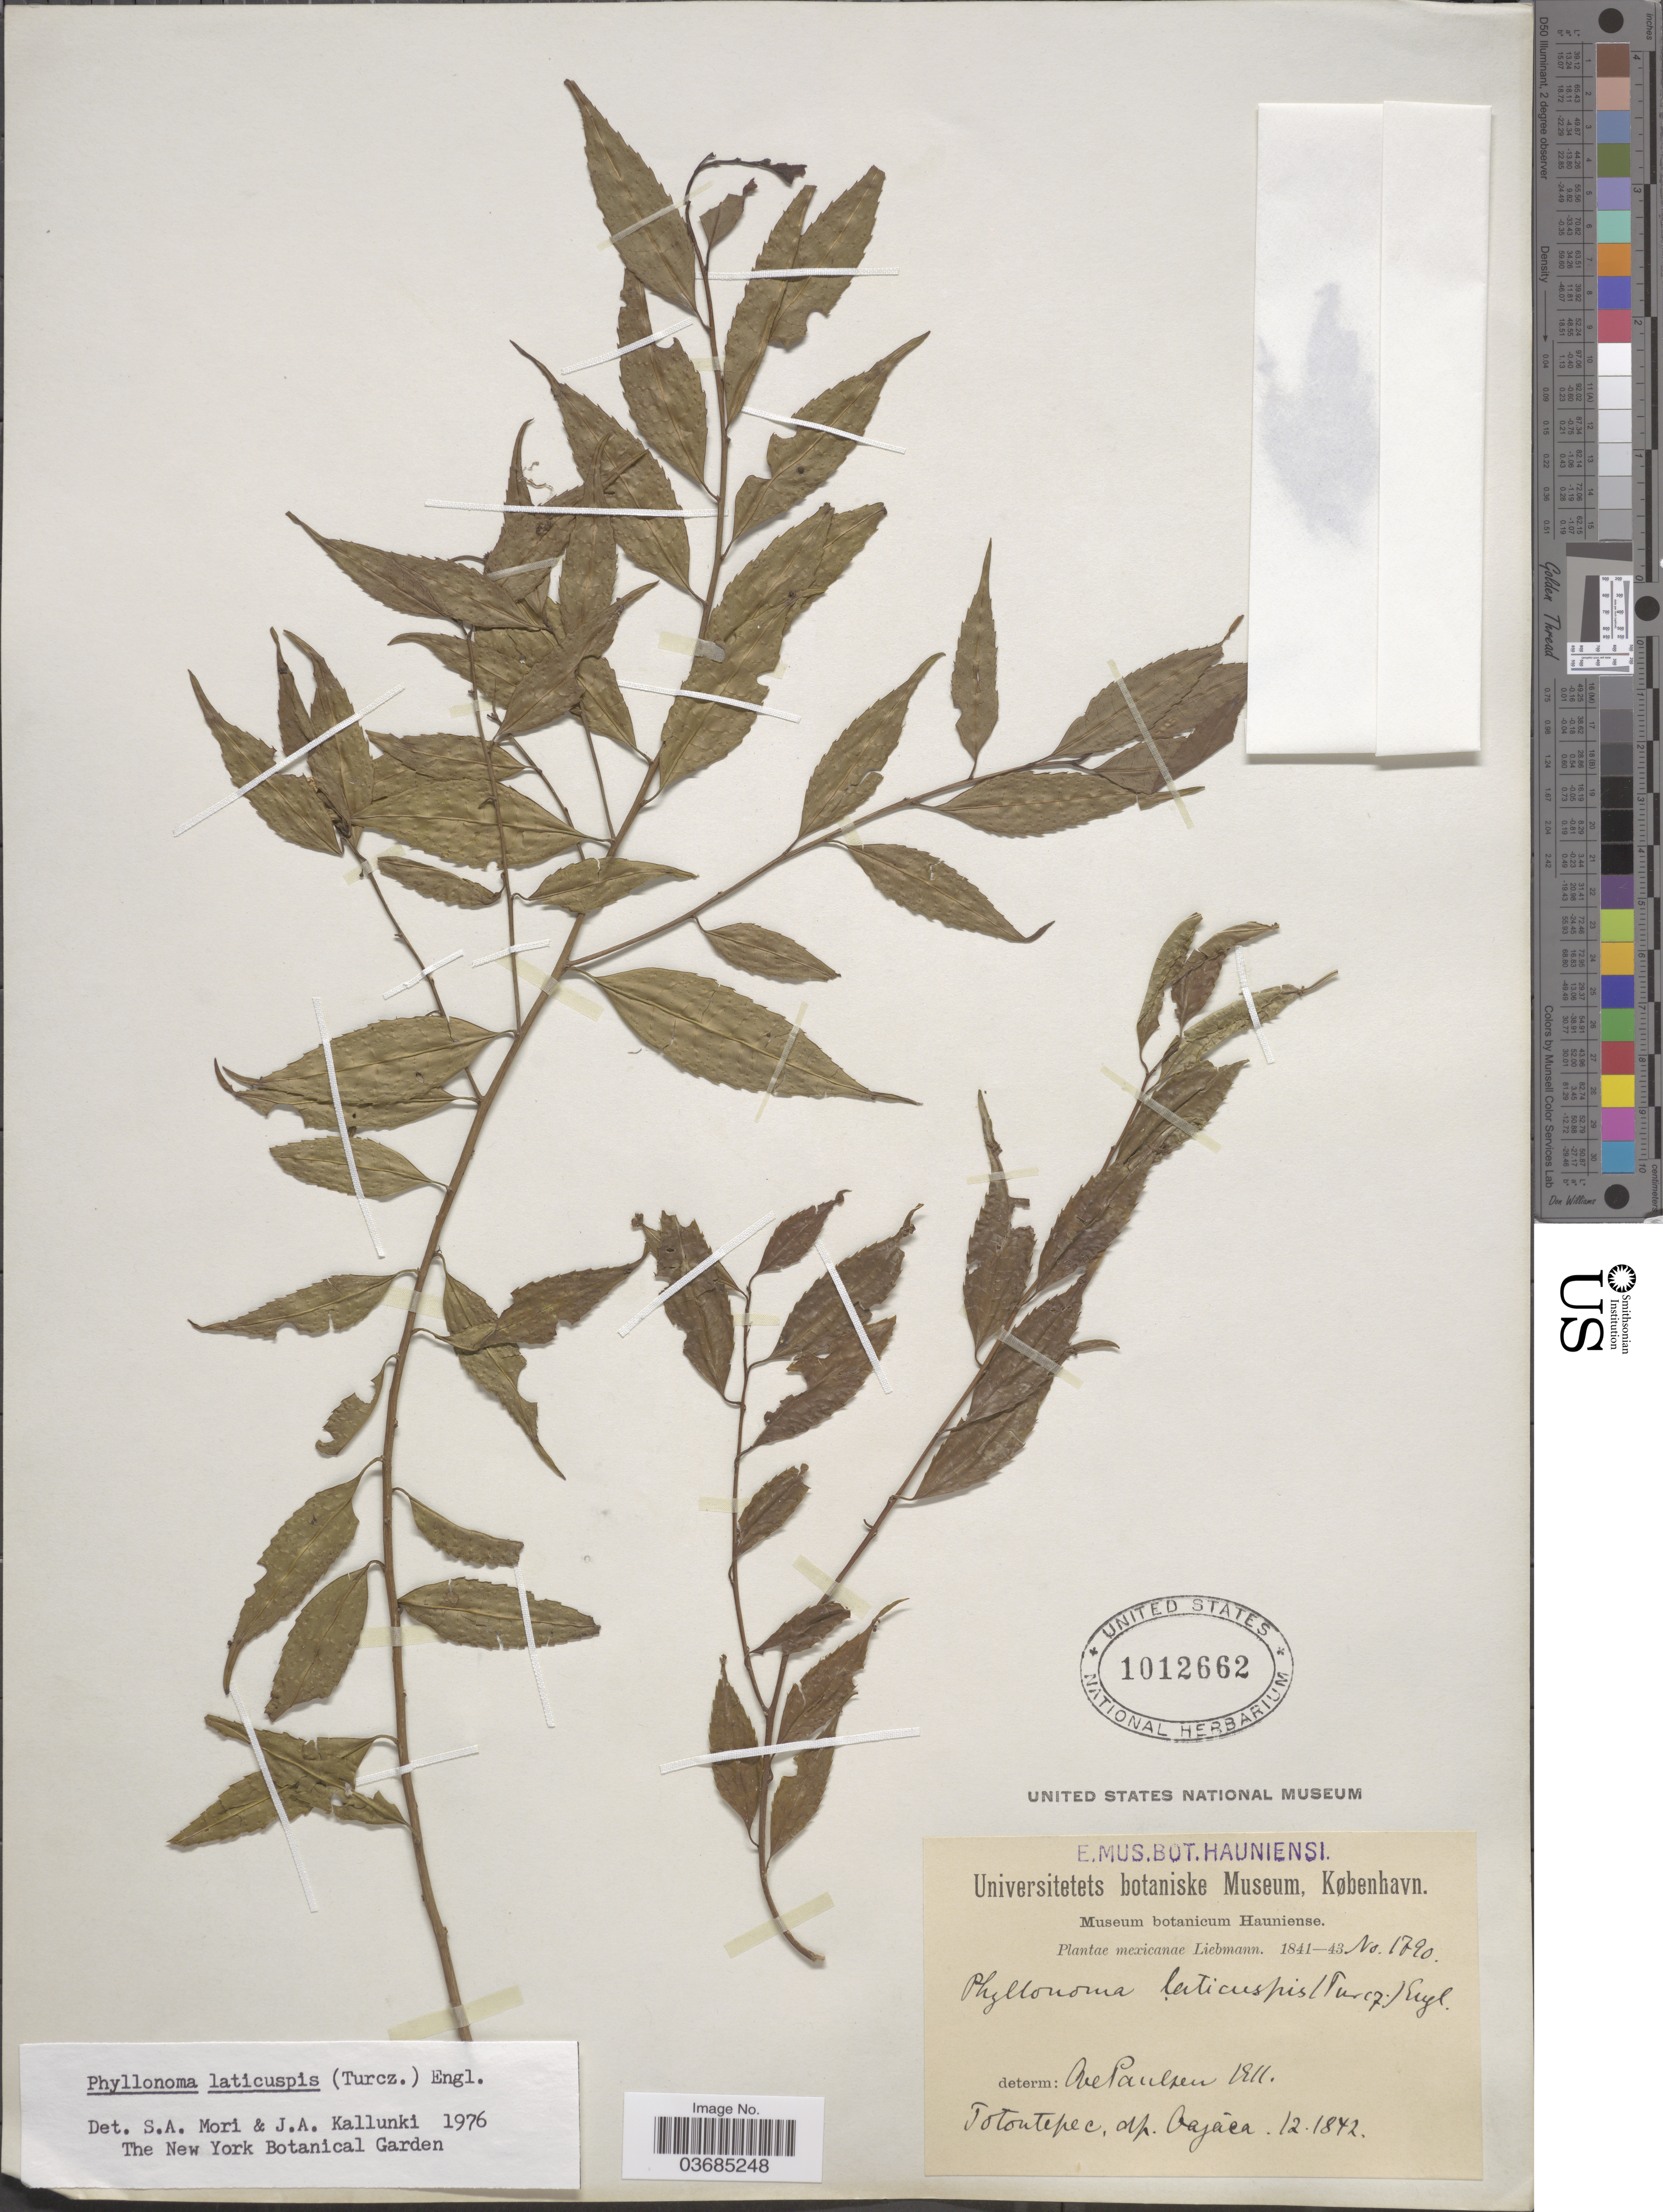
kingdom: Plantae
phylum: Tracheophyta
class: Magnoliopsida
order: Aquifoliales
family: Phyllonomaceae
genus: Phyllonoma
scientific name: Phyllonoma laticuspis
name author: (Turcz.) Engl.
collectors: Liebmann, --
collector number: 1790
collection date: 1842-12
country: Mexico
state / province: Oaxaca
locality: Totontepec, dp. Oajaca.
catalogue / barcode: US 1012662